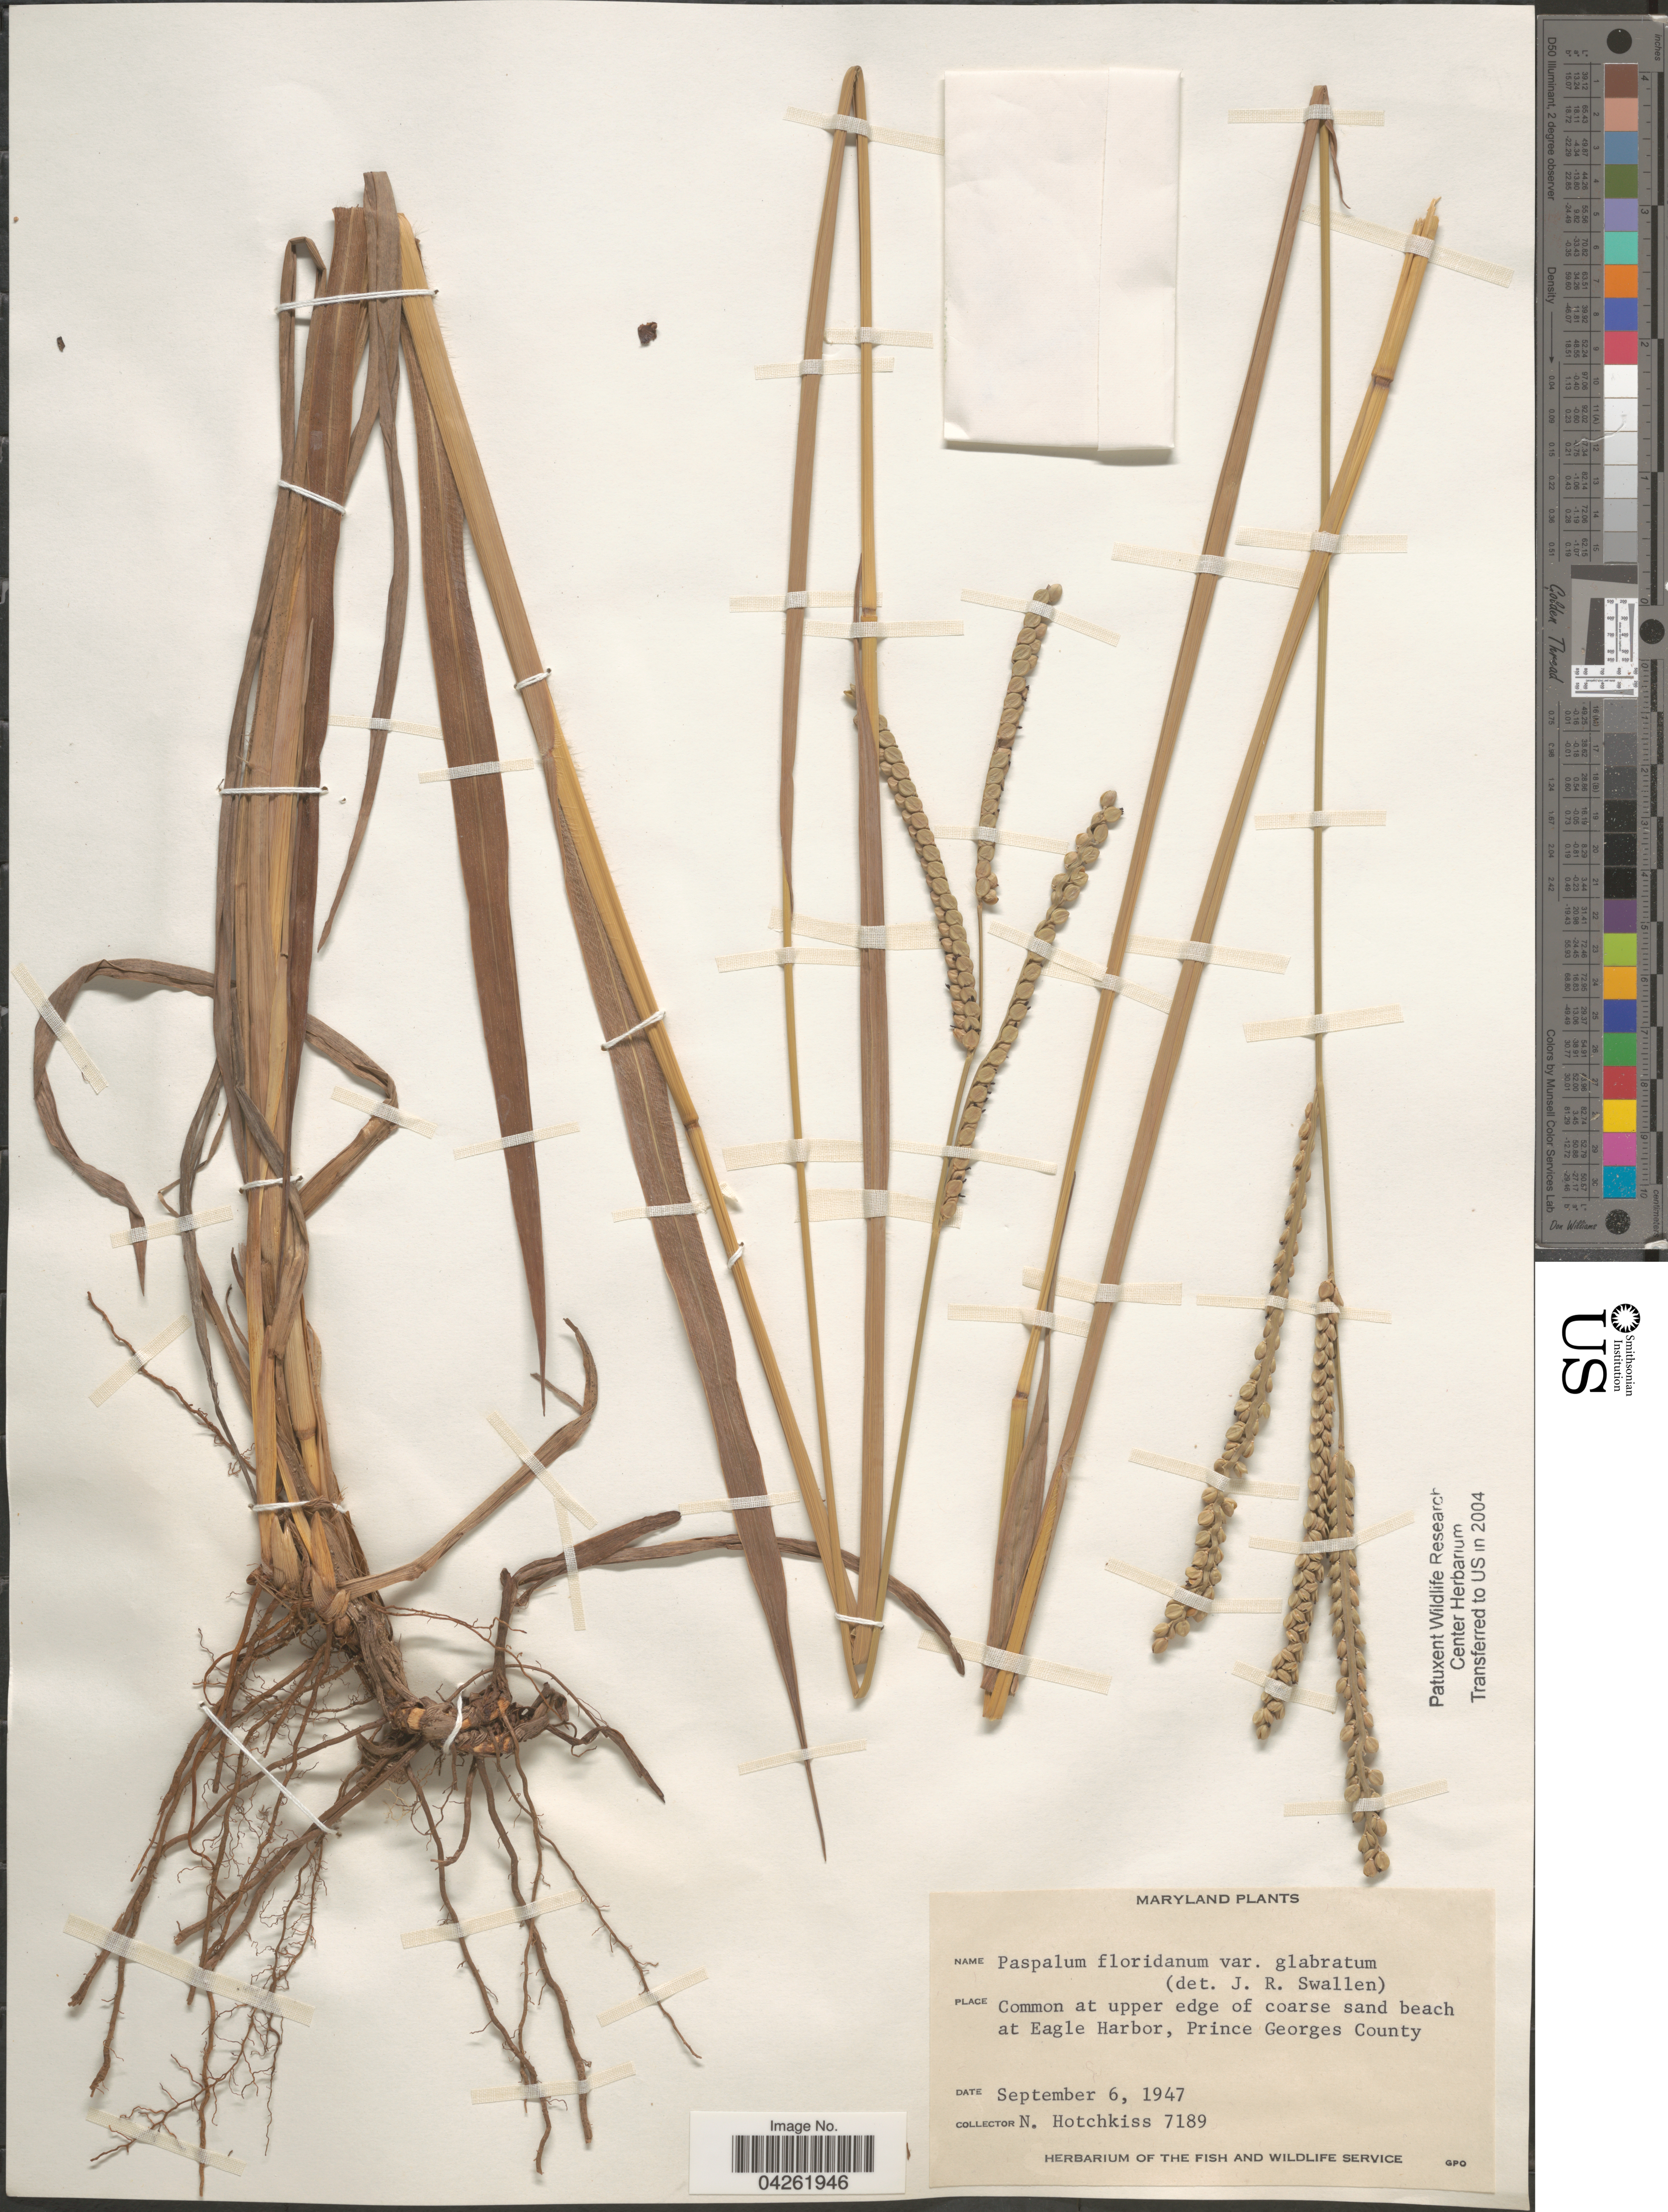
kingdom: Plantae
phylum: Tracheophyta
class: Liliopsida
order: Poales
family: Poaceae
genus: Paspalum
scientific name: Paspalum floridanum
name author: Michx.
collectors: N. Hotchkiss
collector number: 7189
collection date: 1947-09-06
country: United States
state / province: Maryland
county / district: Prince George's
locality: Common at upper edge of coarse sand beach at Eagle Harbor, Prince Georges County.